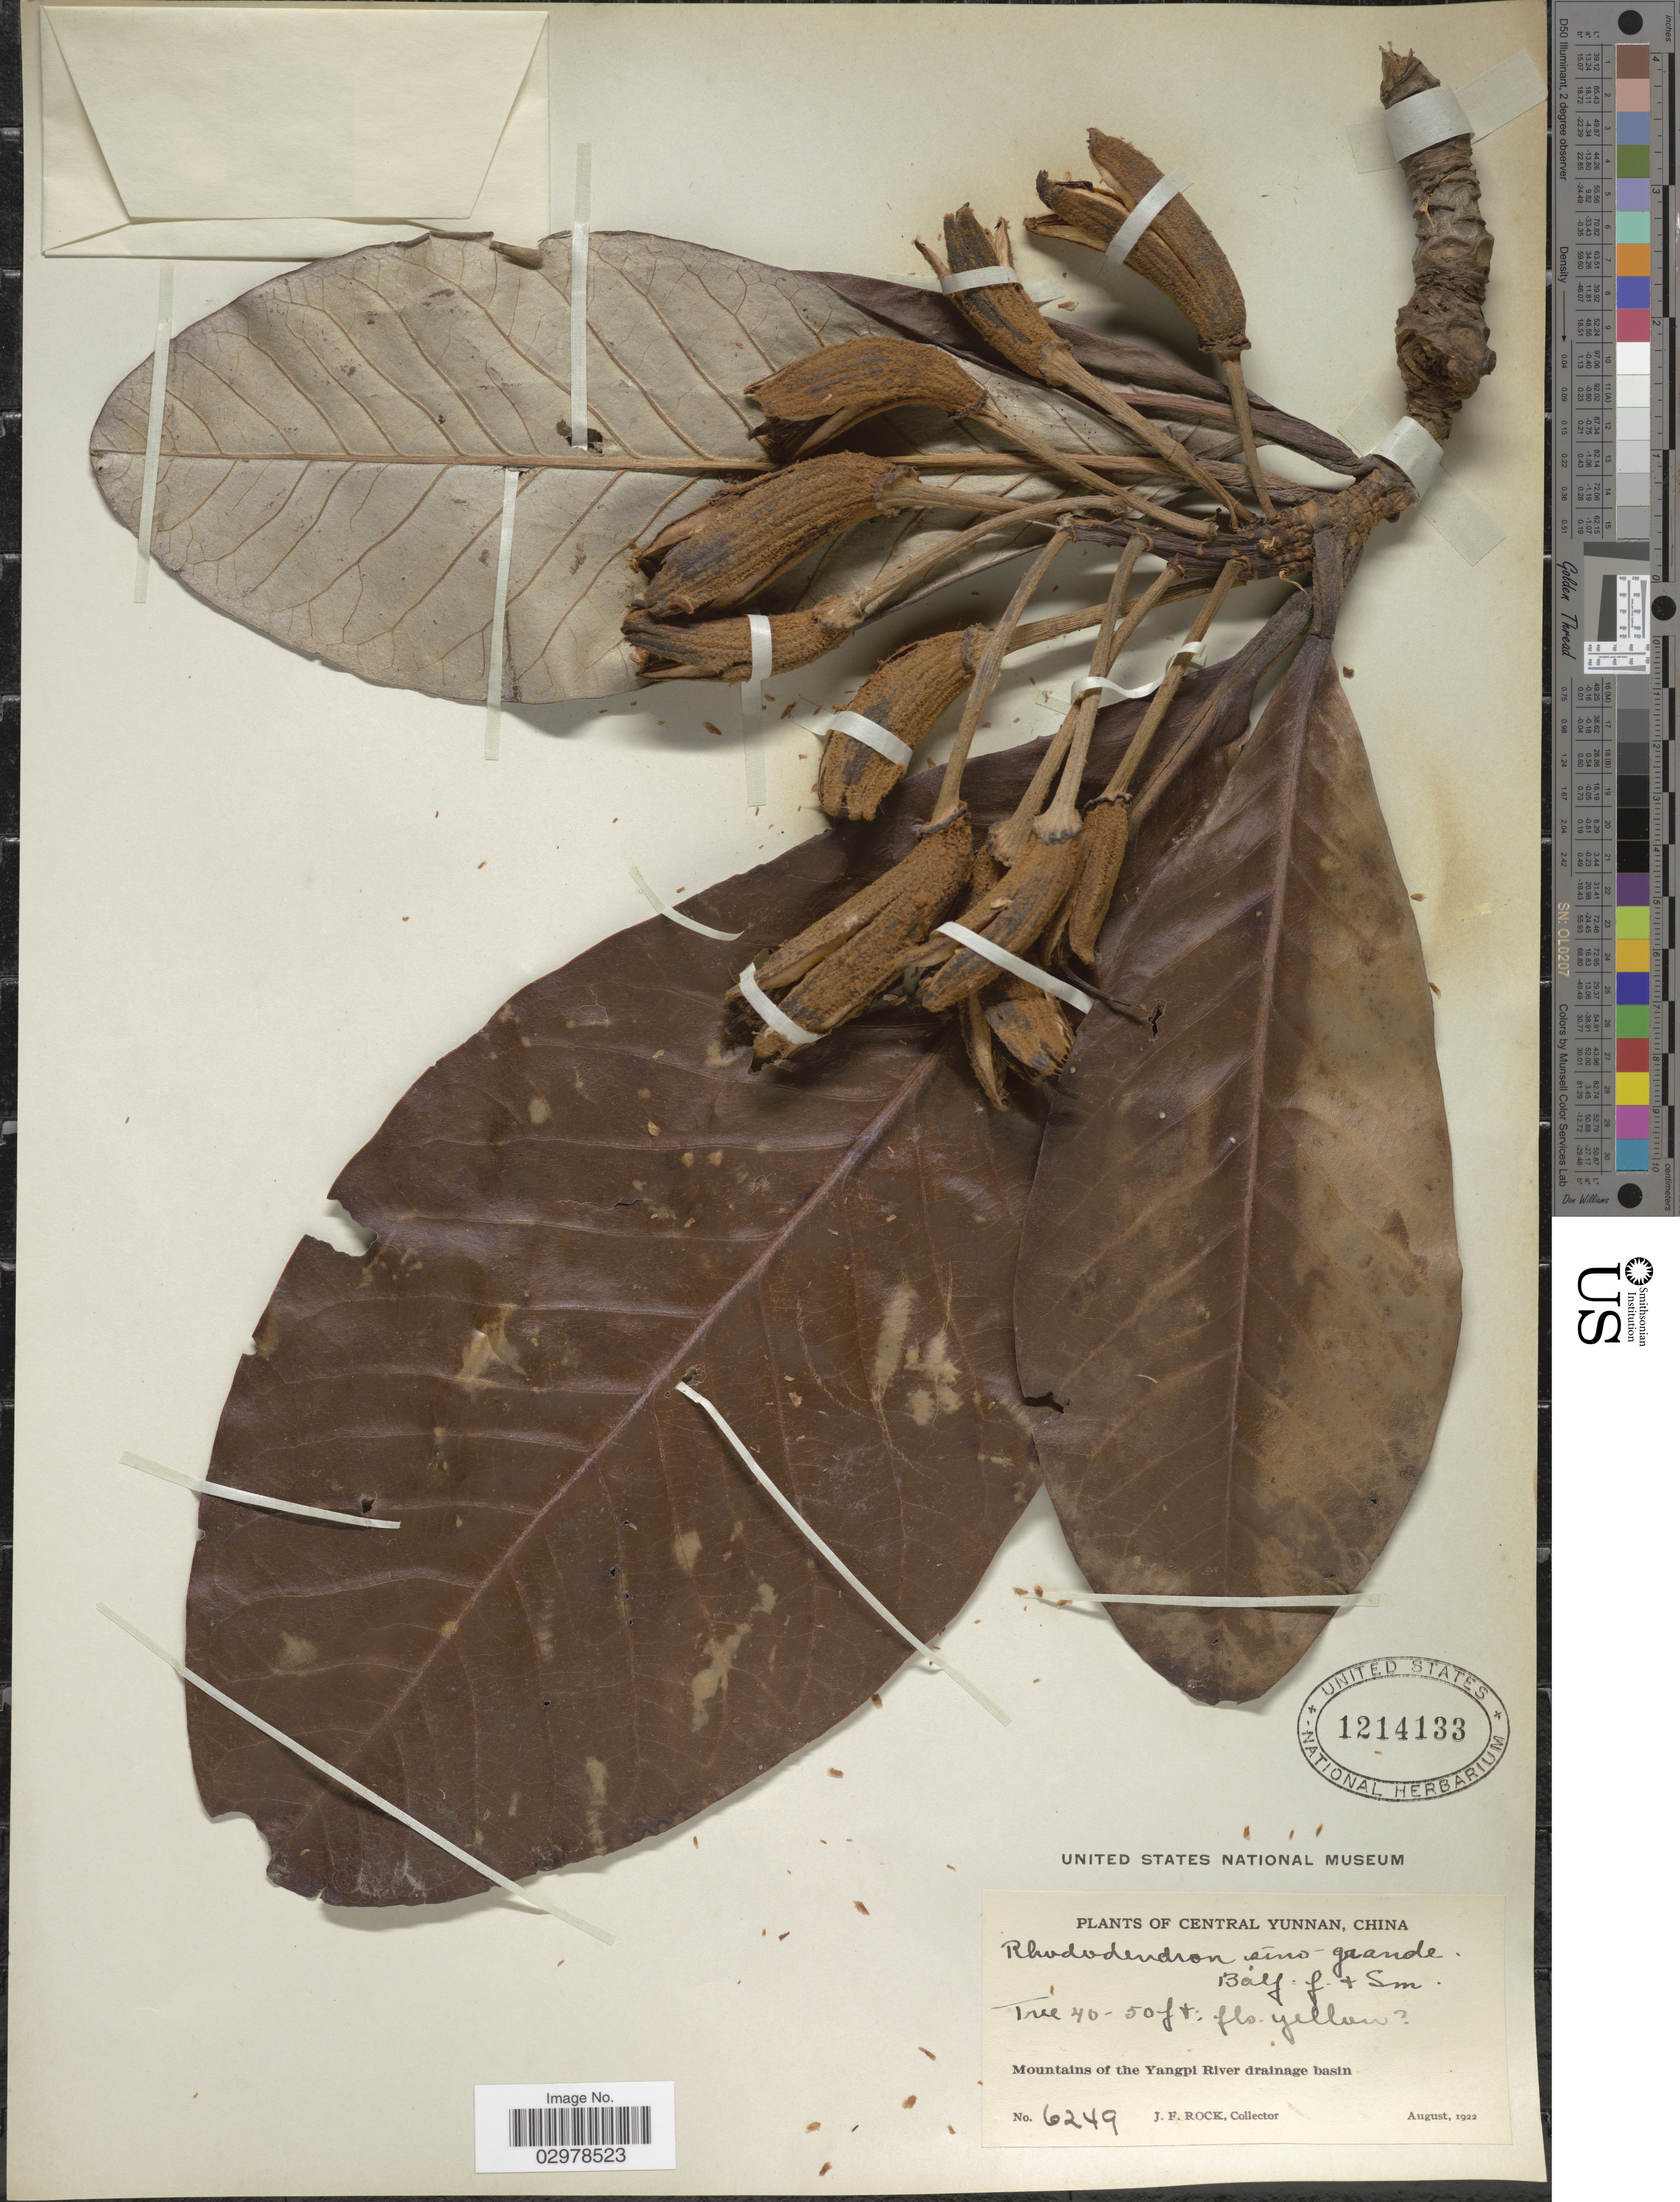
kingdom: Plantae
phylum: Tracheophyta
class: Magnoliopsida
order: Ericales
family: Ericaceae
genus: Rhododendron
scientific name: Rhododendron sinogrande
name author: Balf. f. & W.W. Sm.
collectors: J. Rock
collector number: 6249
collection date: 1922-08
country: China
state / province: Yunnan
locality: Central Yunnan. Mountains of the Yangpi River drainage basin.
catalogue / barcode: US 1214133